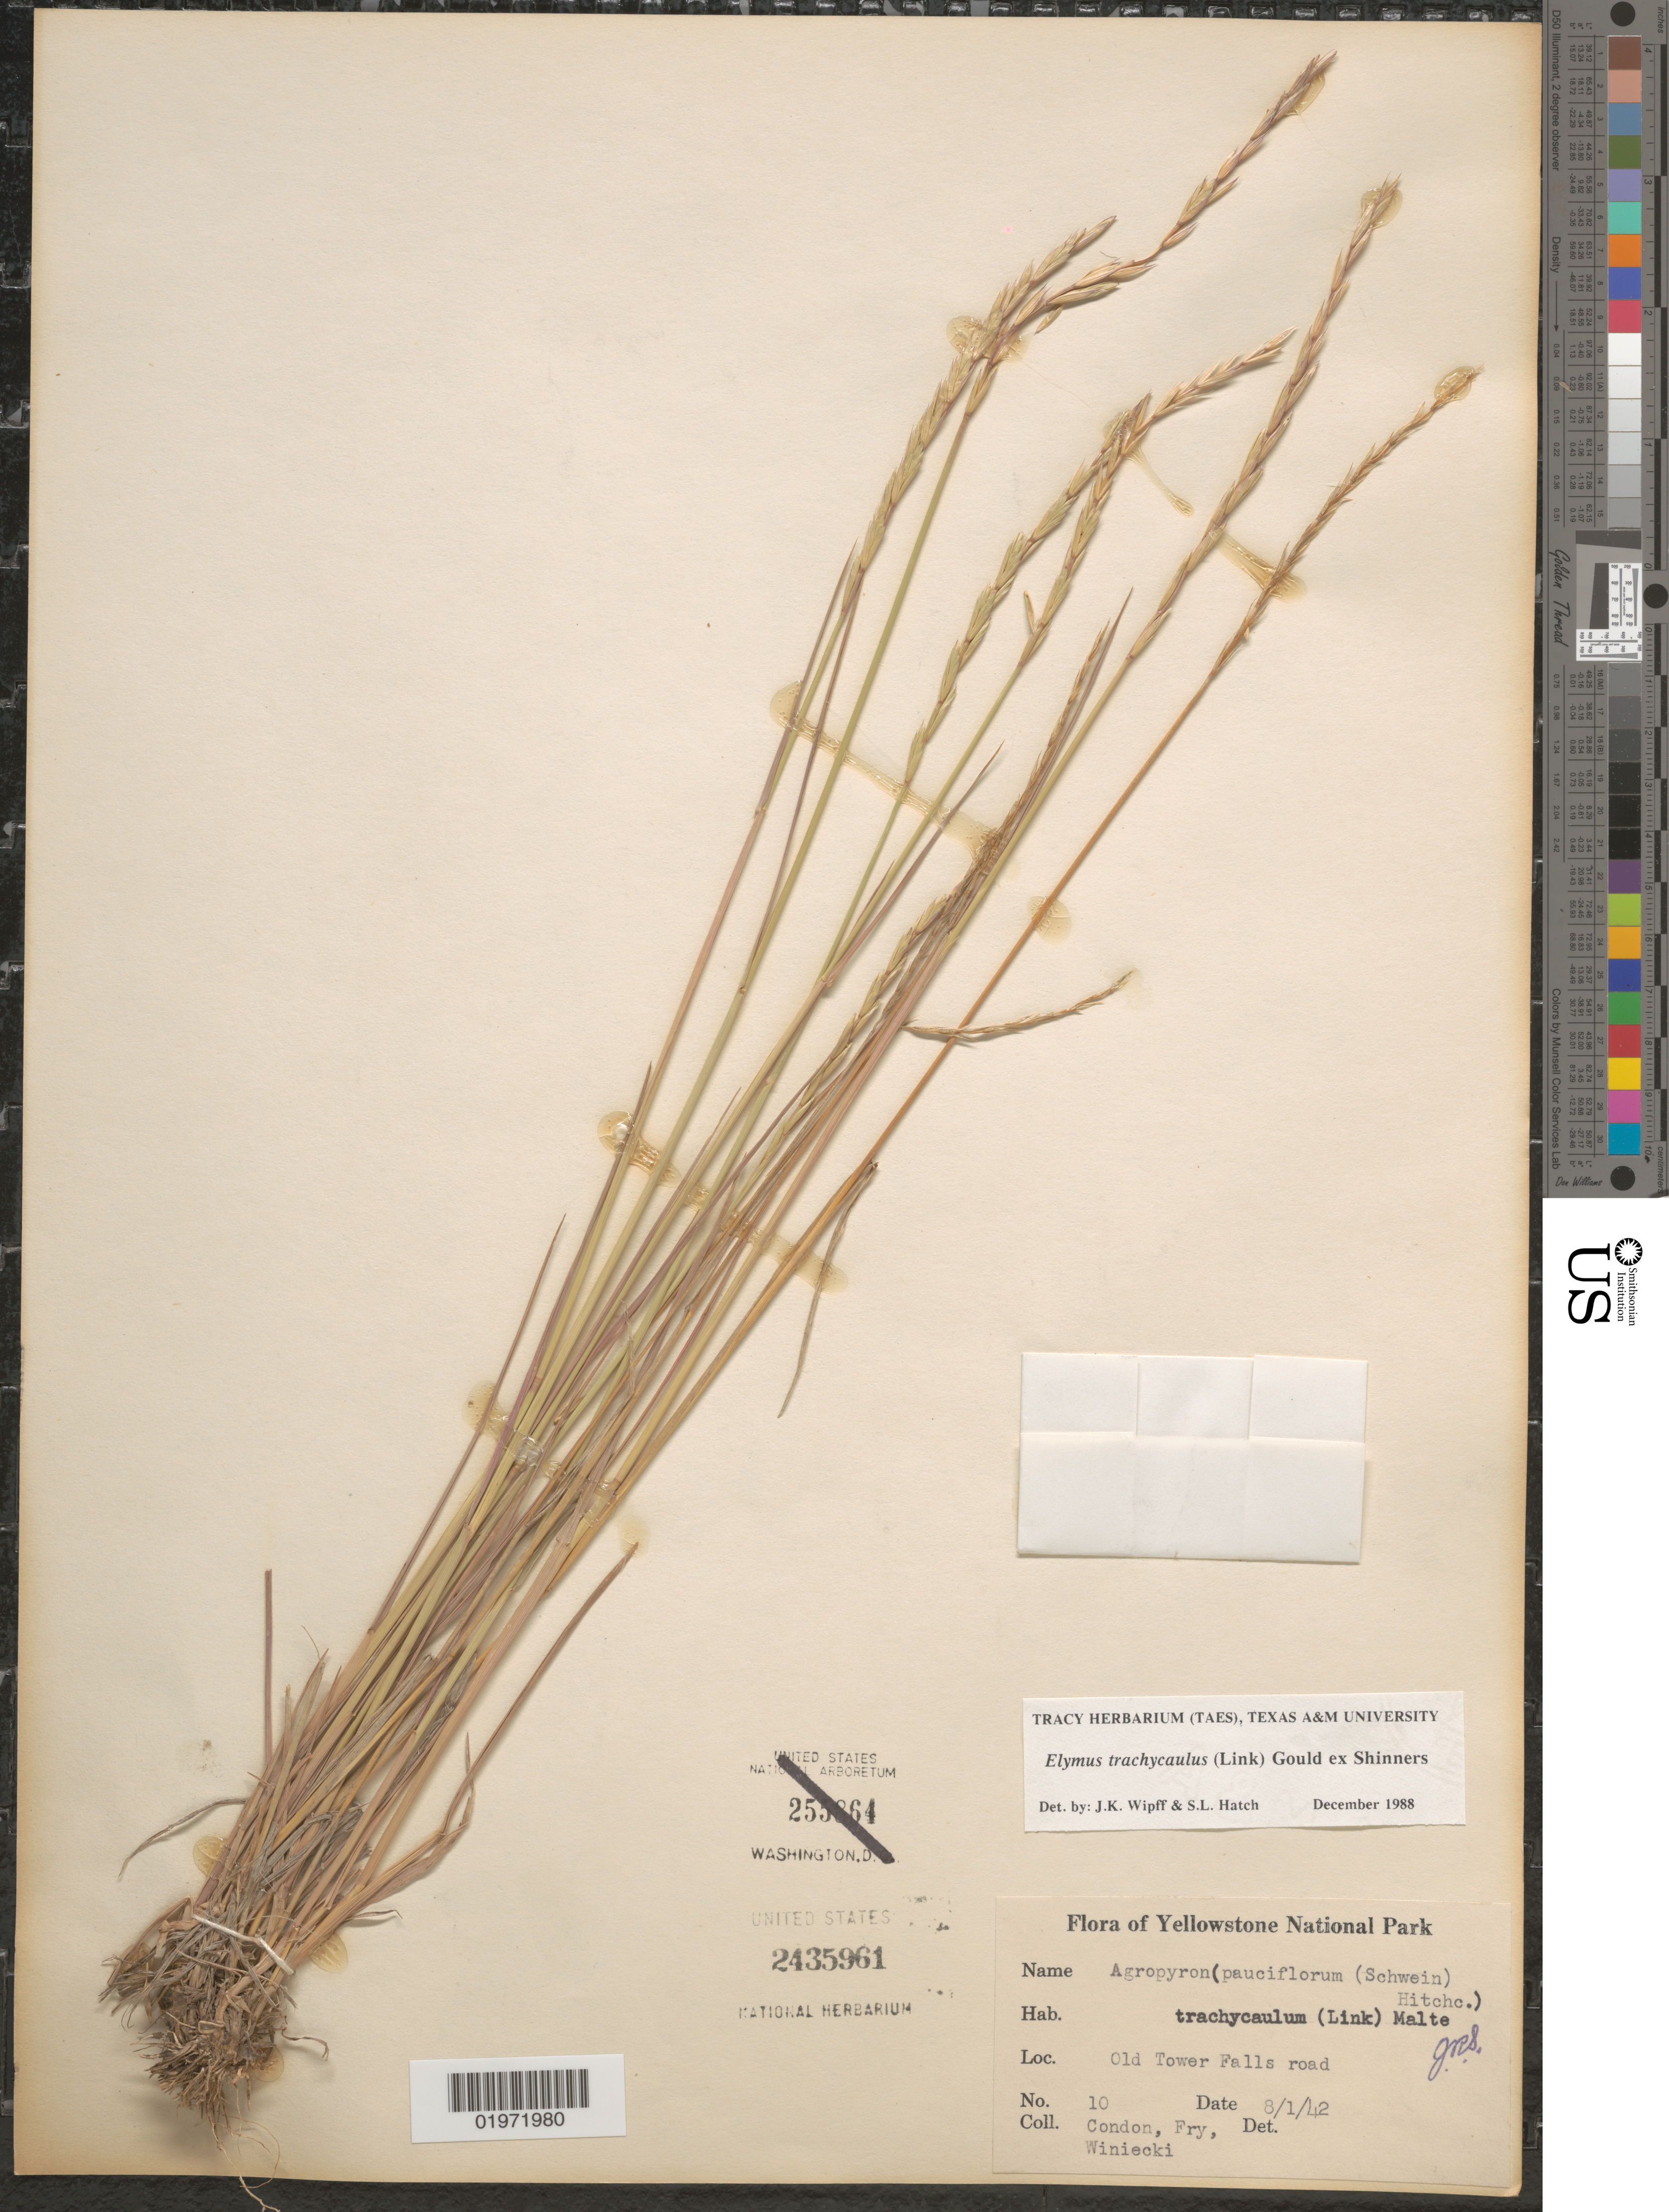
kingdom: Plantae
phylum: Tracheophyta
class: Liliopsida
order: Poales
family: Poaceae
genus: Elymus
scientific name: Elymus trachycaulus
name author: (Link) Gould ex Shinners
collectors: Condon, -. Fry & Winiecki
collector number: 10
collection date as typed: Transcribed d/m/y: 1/8/42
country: United States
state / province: Wyoming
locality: Yellowstone National Park. Old Tower Falls road.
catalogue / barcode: US 2435961